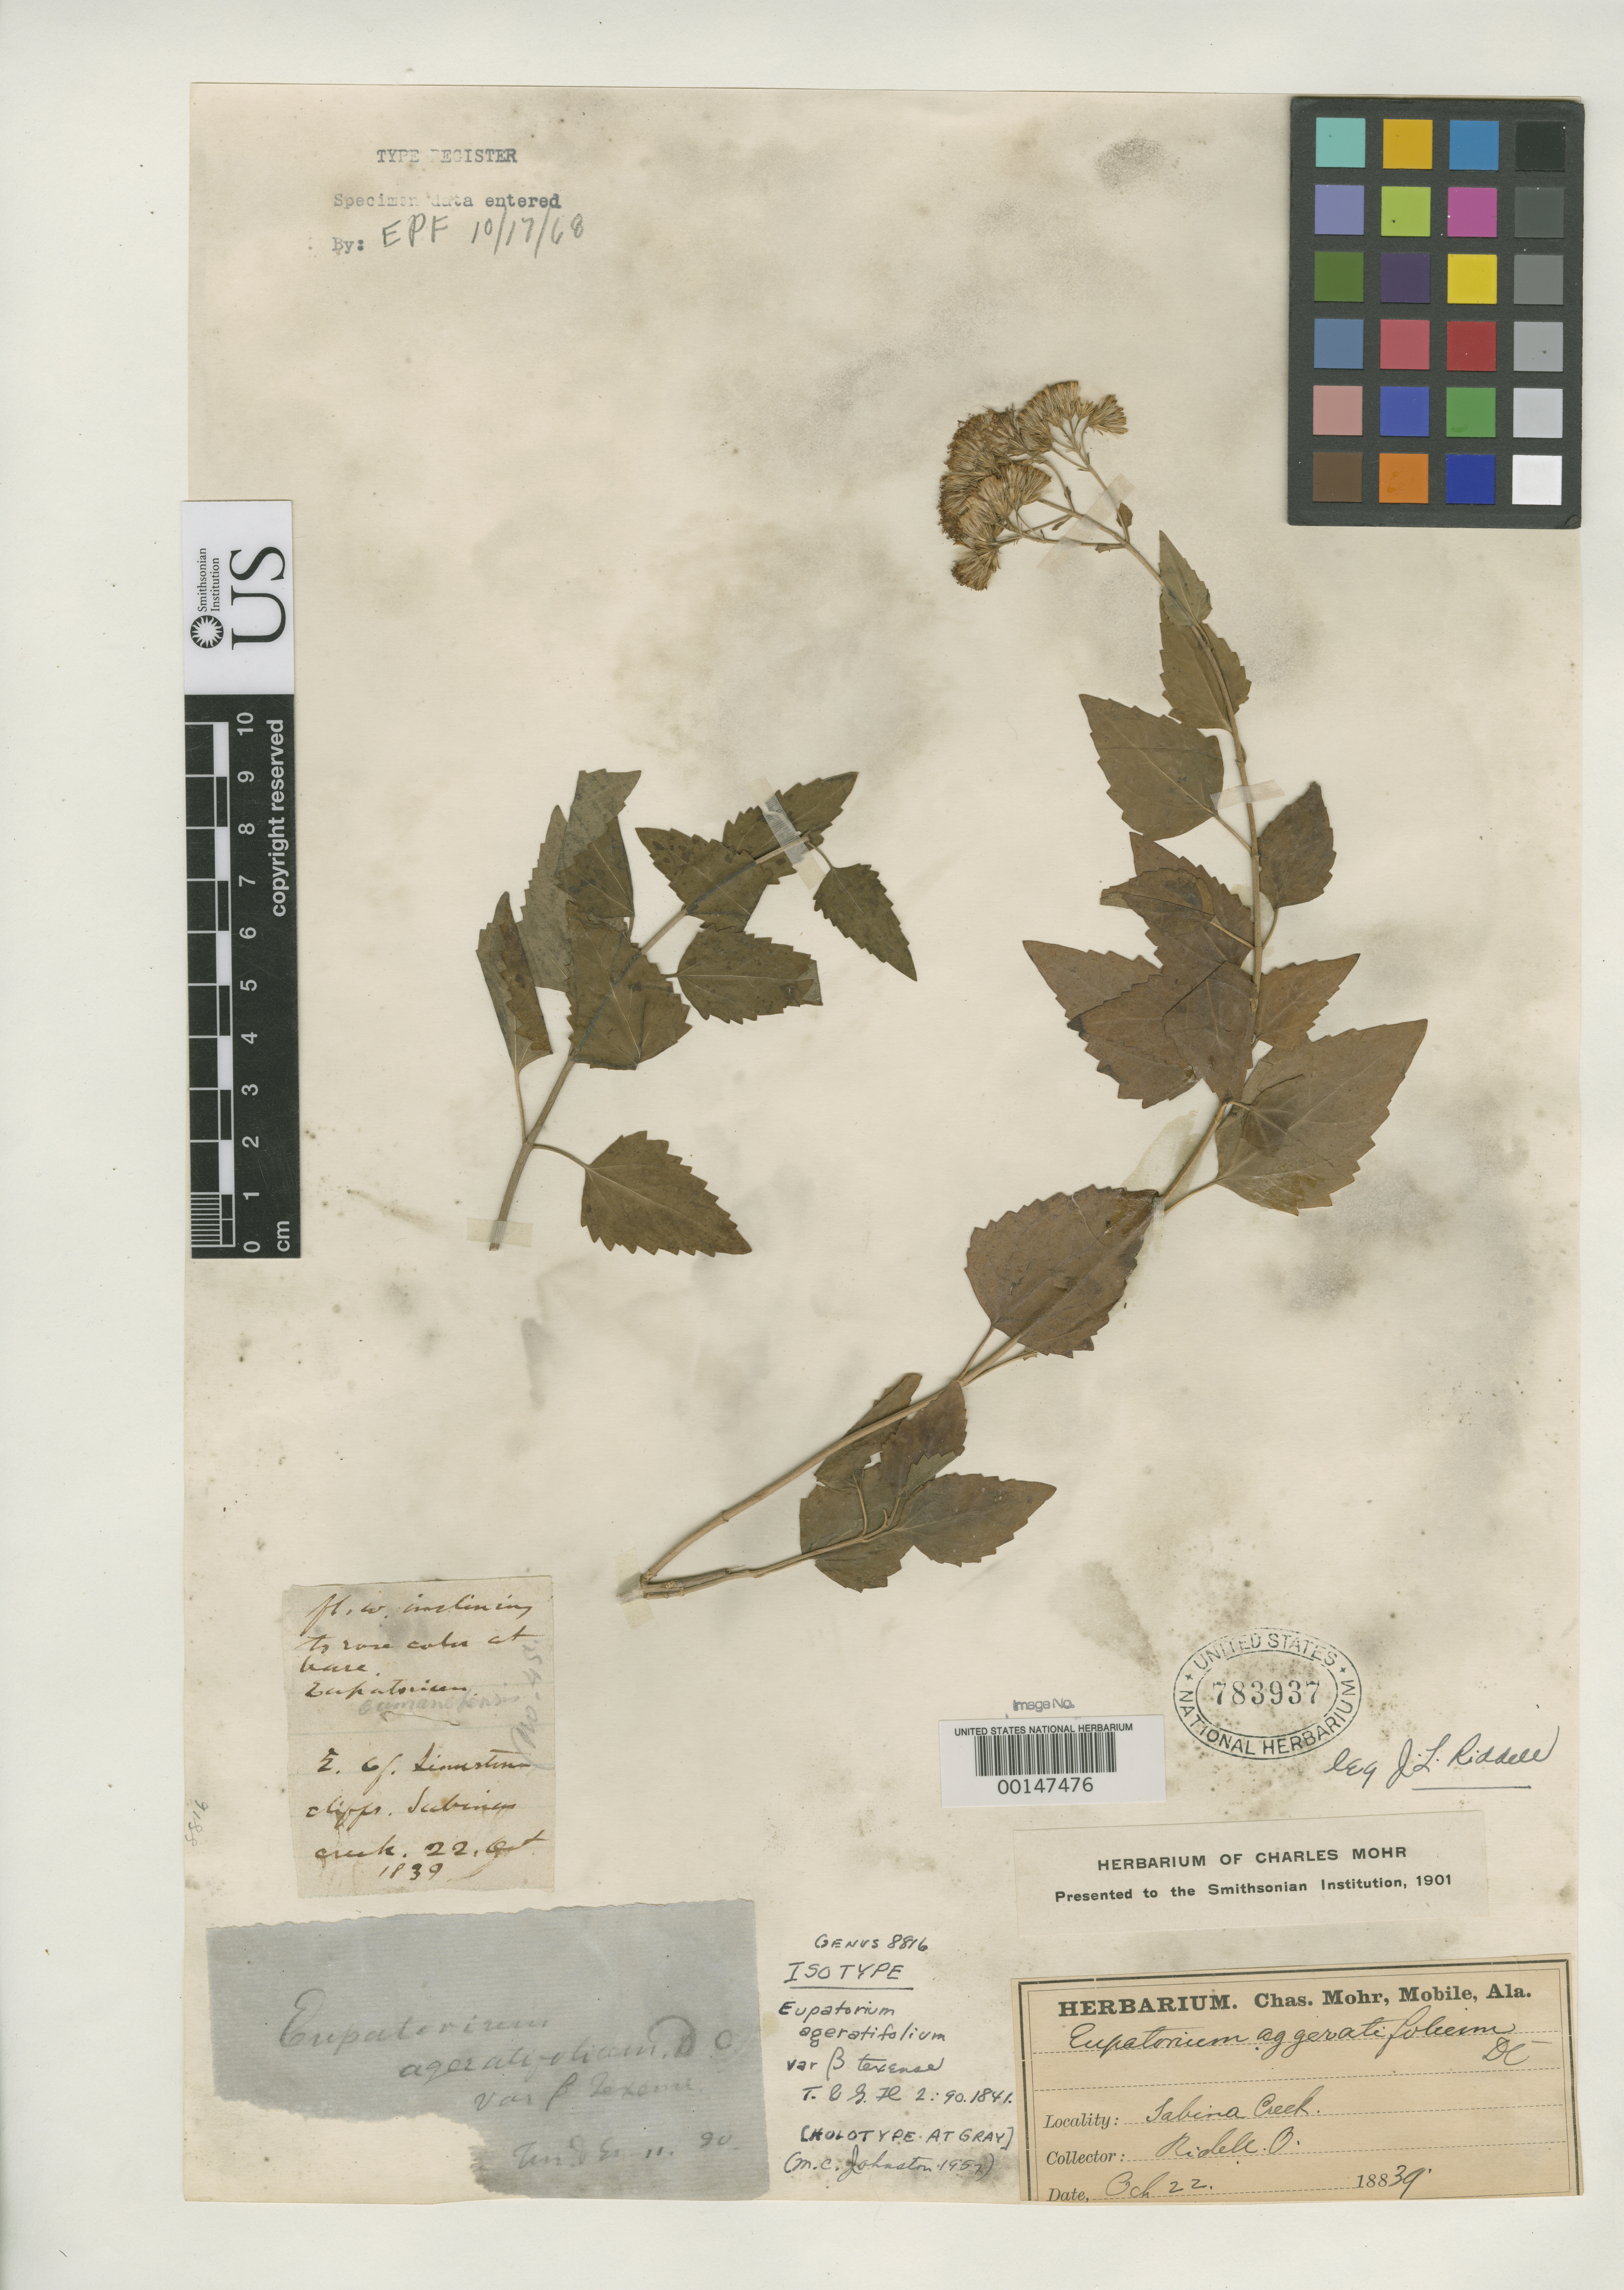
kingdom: Plantae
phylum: Tracheophyta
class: Magnoliopsida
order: Asterales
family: Asteraceae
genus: Eupatorium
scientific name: Eupatorium ageratifolium var. texense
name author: Torr. & A. Gray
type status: Isotype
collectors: J. Riddell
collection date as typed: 22 Oct 1839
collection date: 1839-10-22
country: United States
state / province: Texas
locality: Sabina Cr.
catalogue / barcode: US 783937